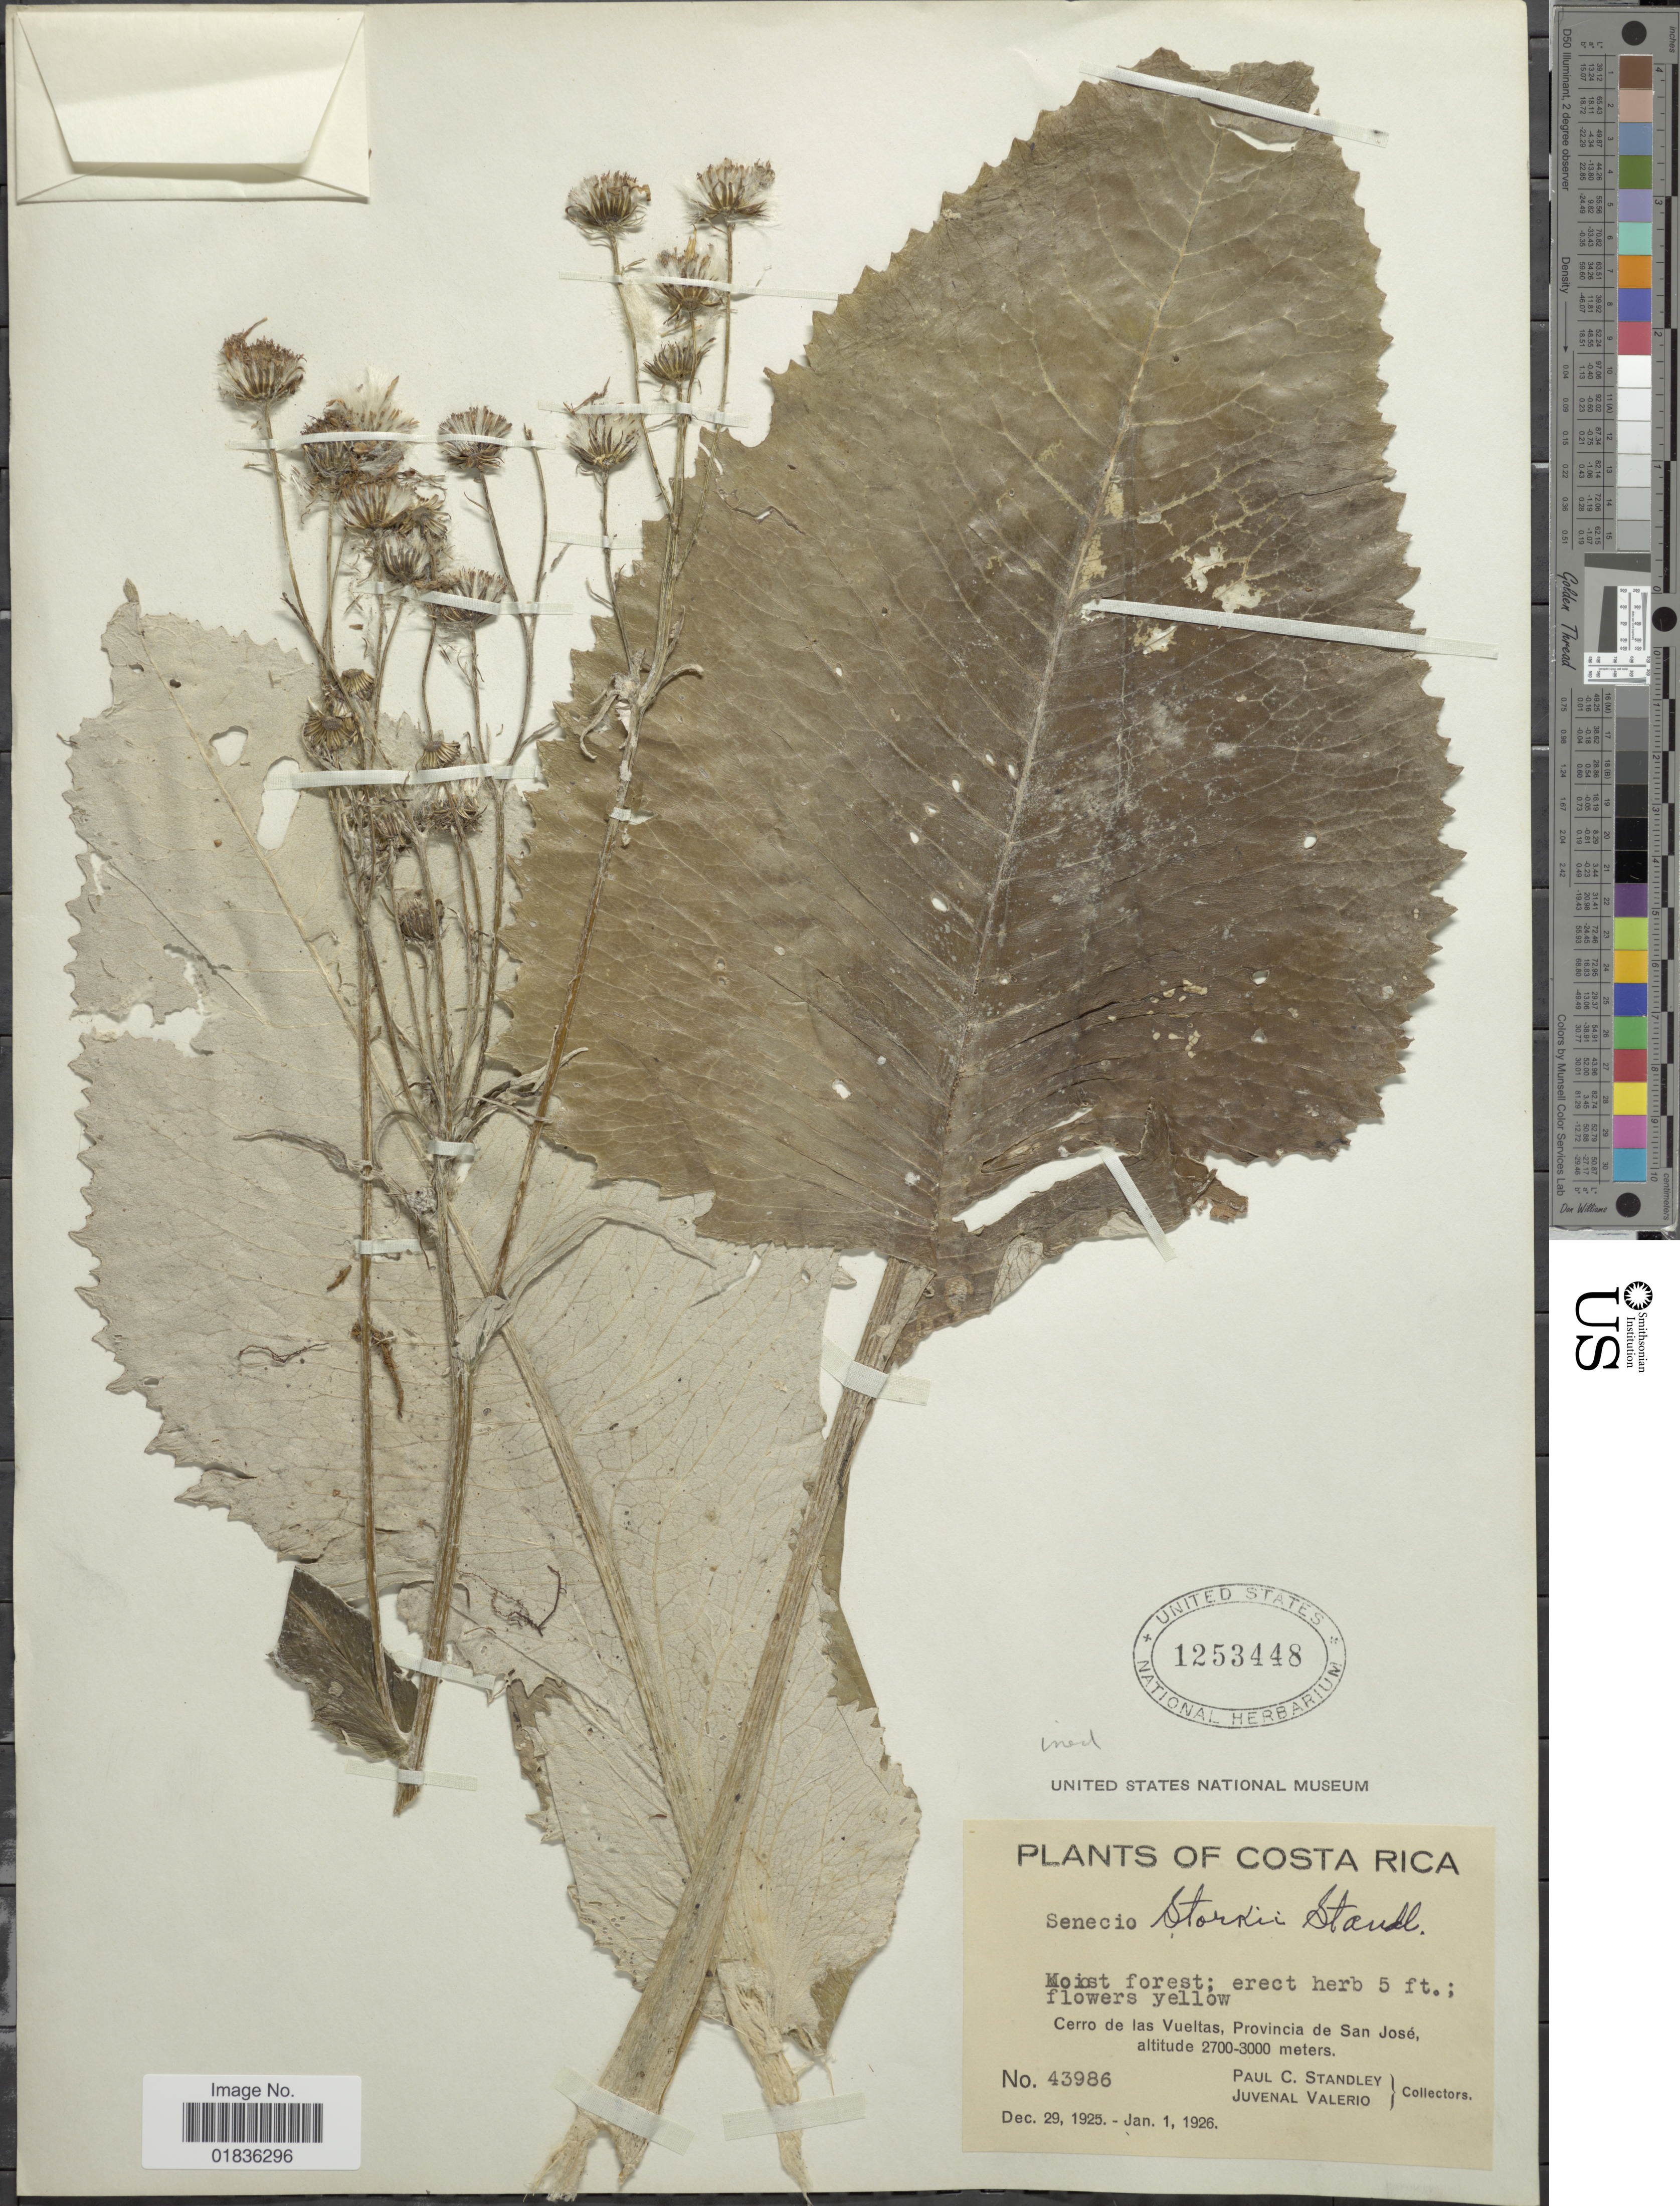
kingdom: Plantae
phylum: Tracheophyta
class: Magnoliopsida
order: Asterales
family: Asteraceae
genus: Senecio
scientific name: Senecio oerstedianus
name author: Benth.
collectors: P. C. Standley & J. Valerio R.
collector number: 43986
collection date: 1925-12-29/1926-01-01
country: Costa Rica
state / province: San José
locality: Moist forest, Cerro de las Vueltas.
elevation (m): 2700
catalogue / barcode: US 1253448